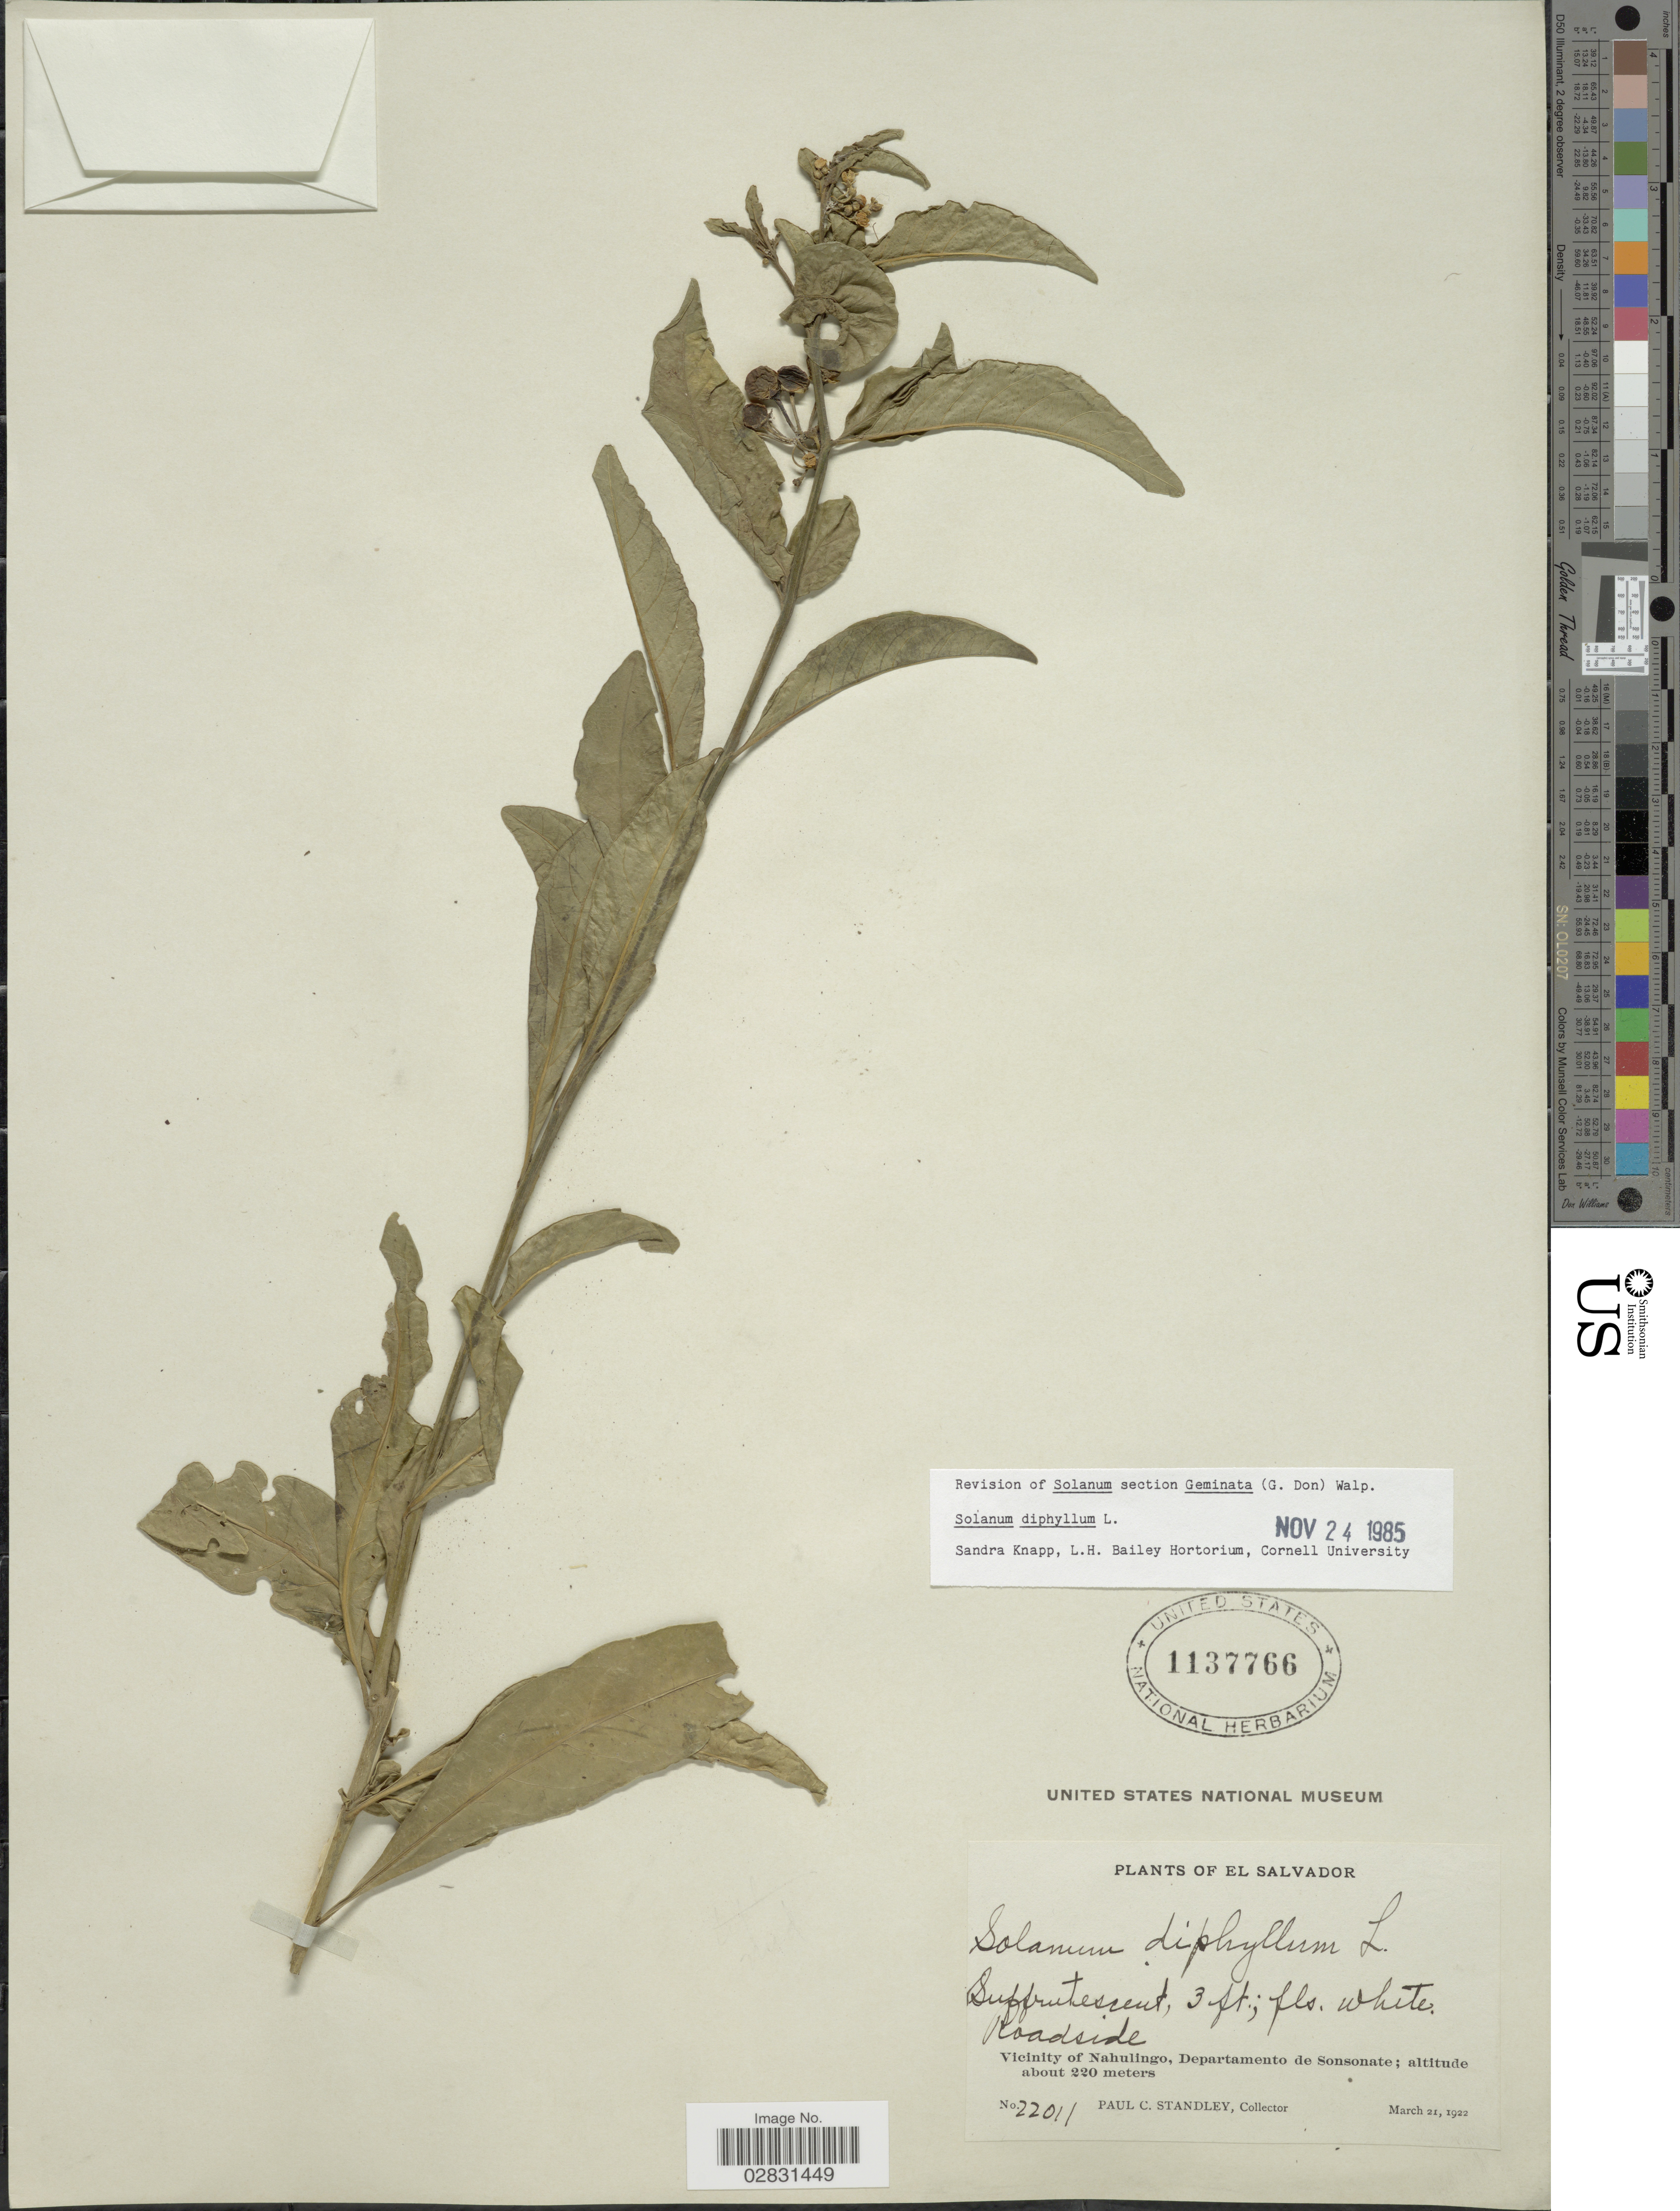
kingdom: Plantae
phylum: Tracheophyta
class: Magnoliopsida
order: Solanales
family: Solanaceae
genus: Solanum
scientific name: Solanum diphyllum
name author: L.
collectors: P. C. Standley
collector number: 22011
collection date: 1922-03-21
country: El Salvador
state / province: Sonsonate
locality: Vicinity of Nahulingo, Departamento de Sonsonate.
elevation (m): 220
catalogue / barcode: US 1137766